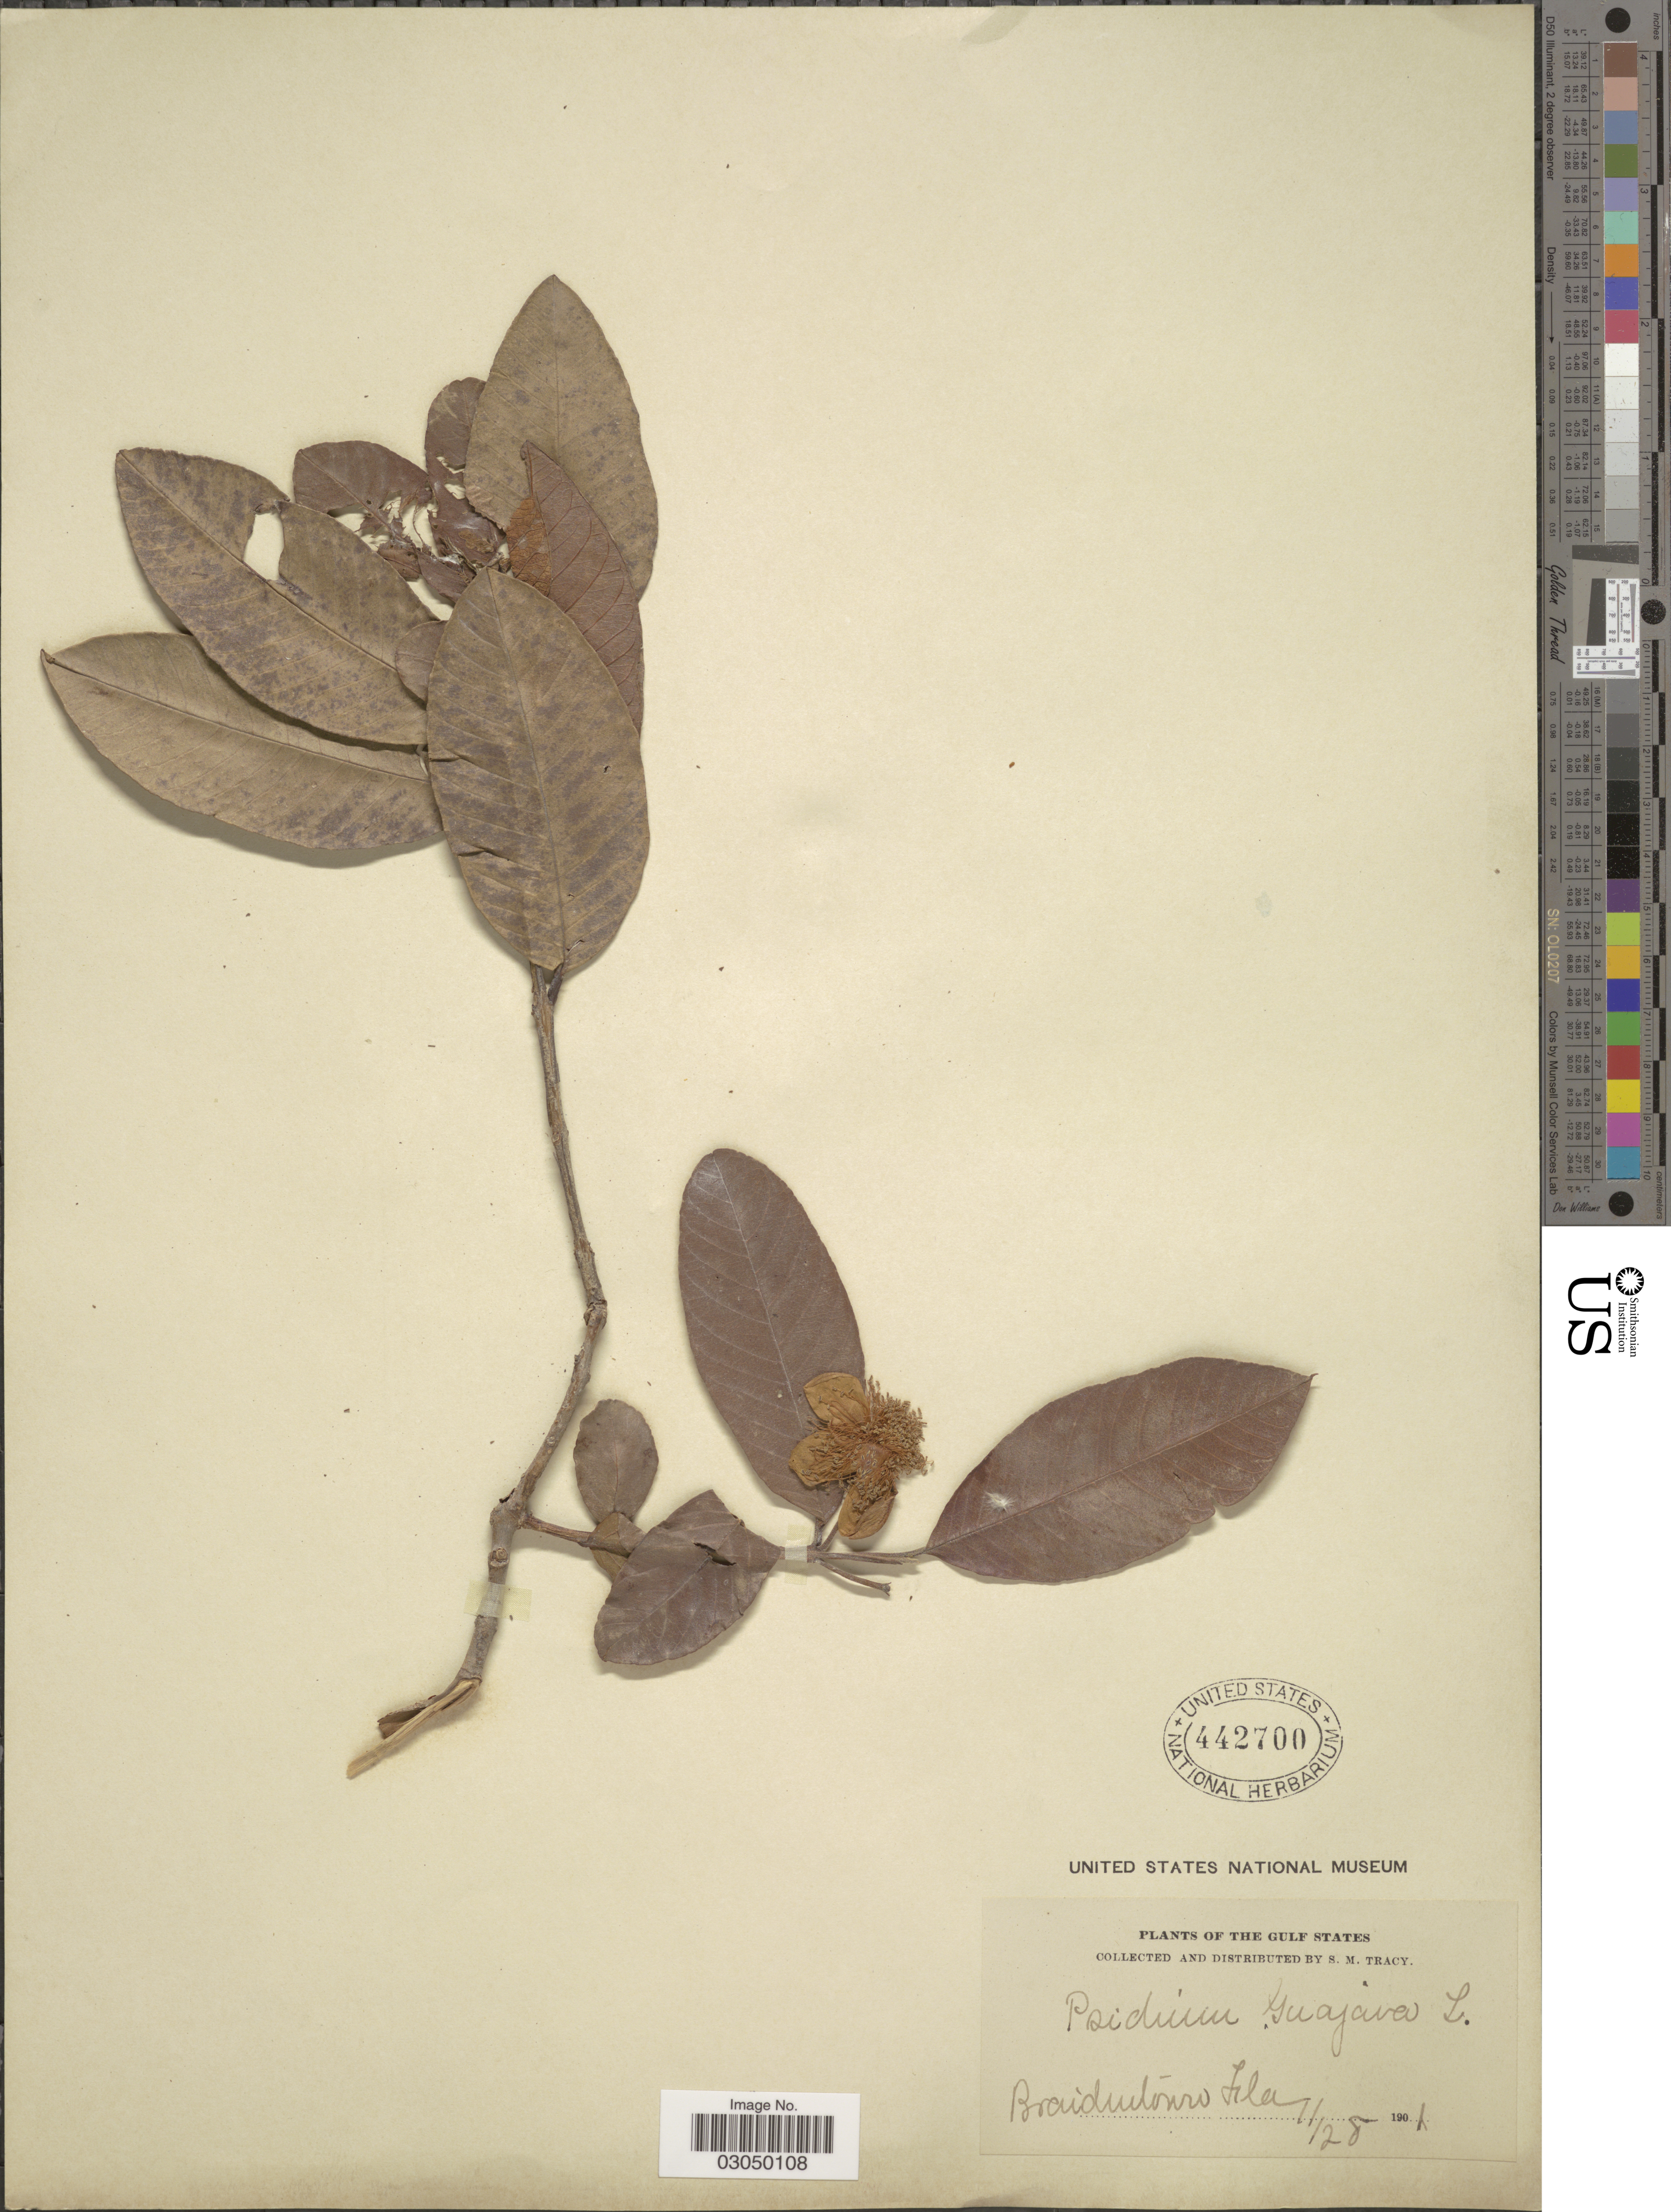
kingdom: Plantae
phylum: Tracheophyta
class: Magnoliopsida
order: Myrtales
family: Myrtaceae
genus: Psidium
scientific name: Psidium guayava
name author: Raddi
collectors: S. M. Tracy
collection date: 1901-11-28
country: United States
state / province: Florida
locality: Gulf States. Braidentown Fla.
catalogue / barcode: US 442700